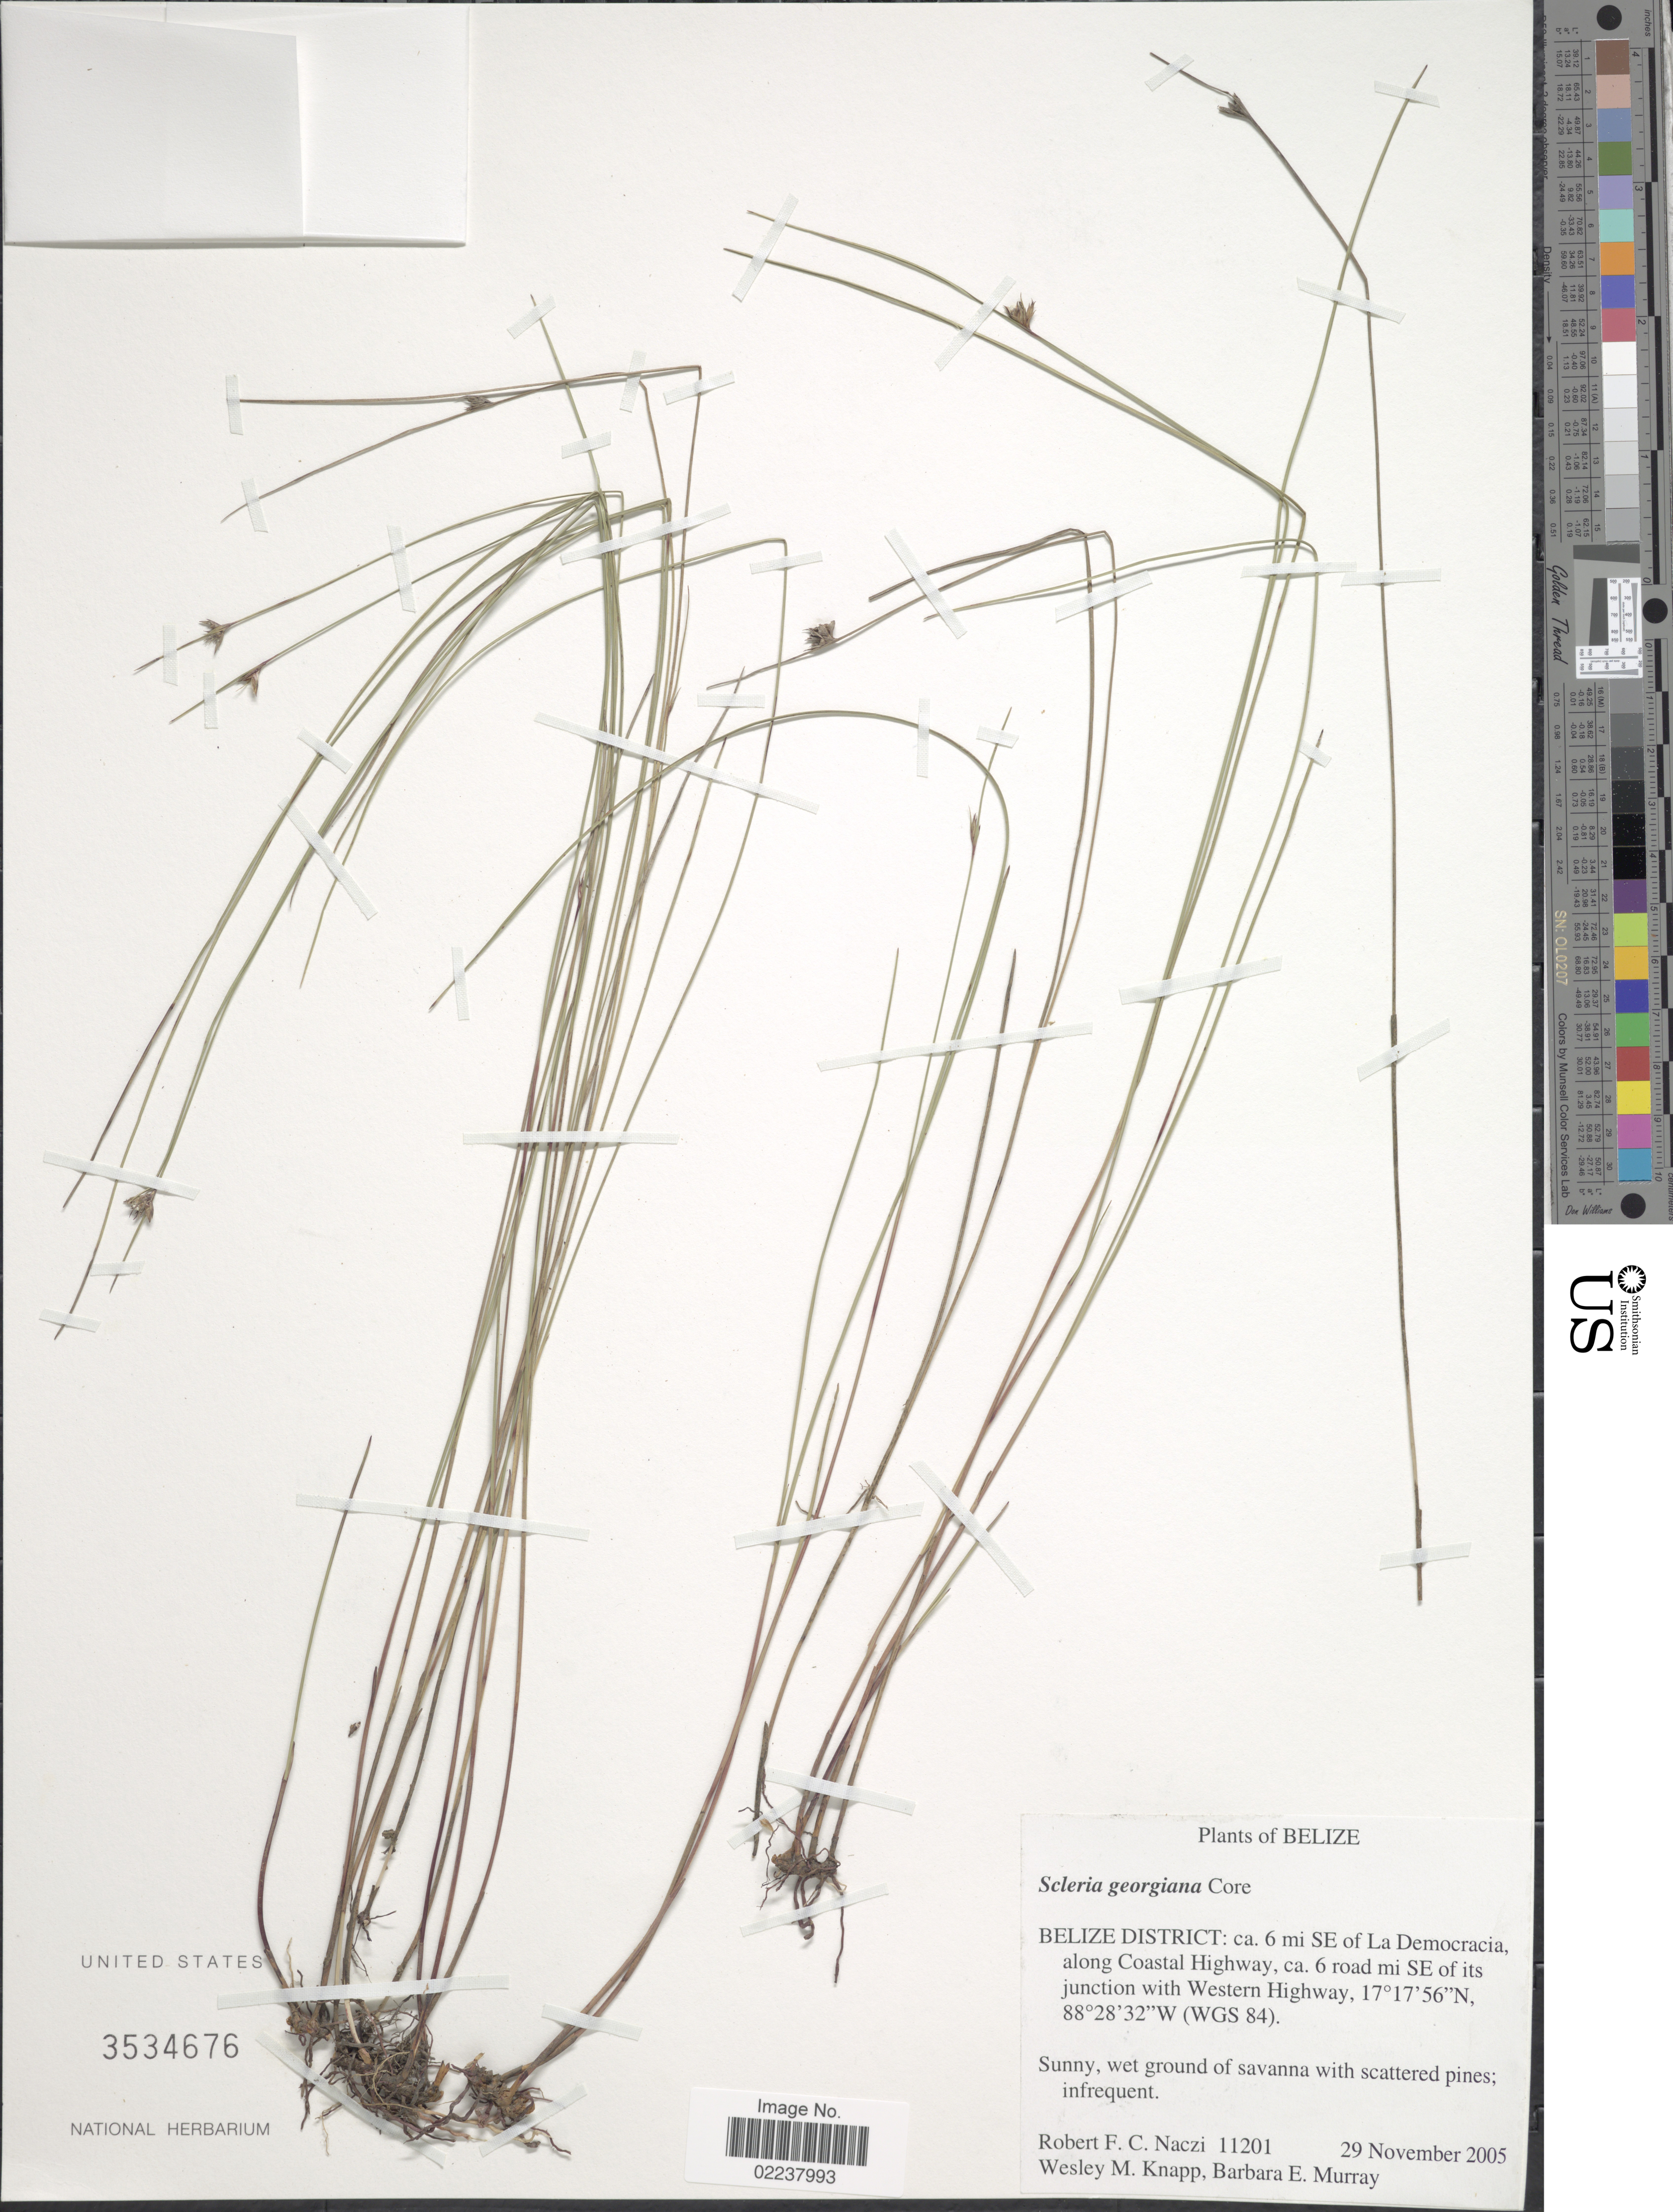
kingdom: Plantae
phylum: Tracheophyta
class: Liliopsida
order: Poales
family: Cyperaceae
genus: Scleria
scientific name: Scleria georgiana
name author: Core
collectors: R. F. C. Naczi, W. Knapp & B. Murray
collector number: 11201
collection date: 2005-11-29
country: Belize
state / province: Belize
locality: Belize District: ca. 6 mi SE of La Democracia, aling Coastal Highway, ca. 6 road mi SE of its junction with Western Highway (WGS 84)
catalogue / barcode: US 3534676